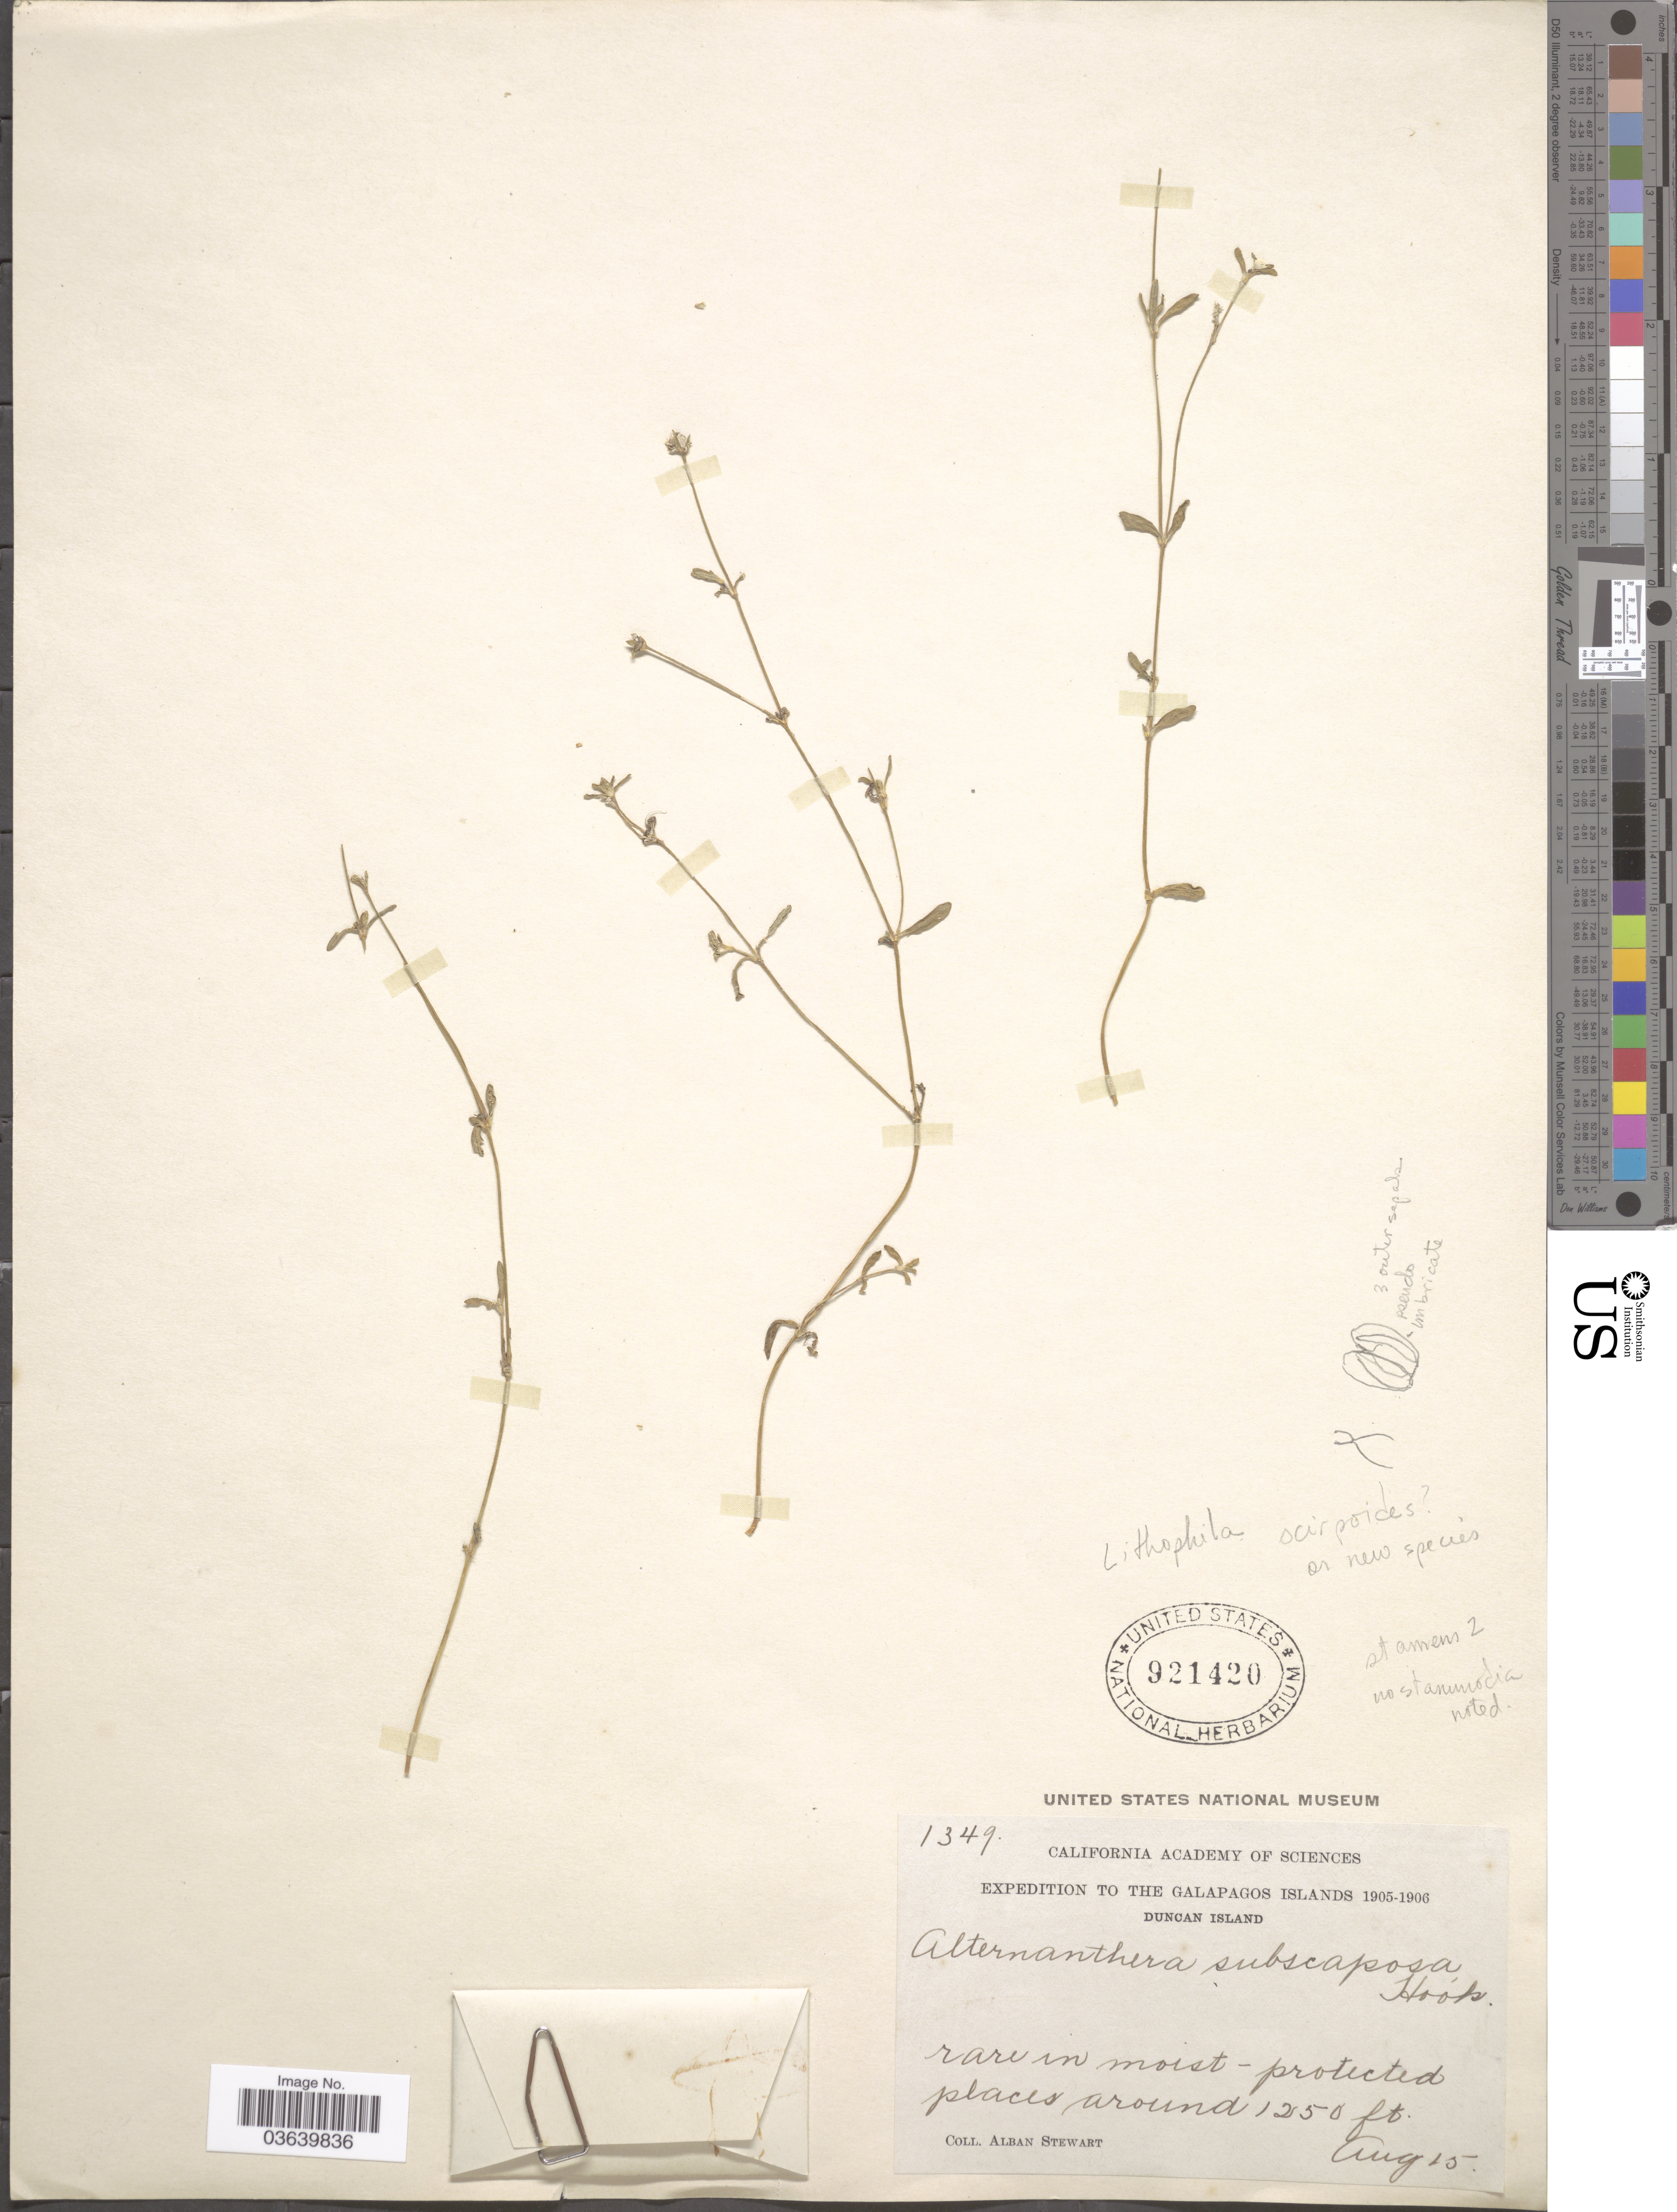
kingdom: Plantae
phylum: Tracheophyta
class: Magnoliopsida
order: Caryophyllales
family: Amaranthaceae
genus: Gomphrena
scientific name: Gomphrena subscaposa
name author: (Hook. f.) T. Ortuño & Borsch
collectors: A. Stewart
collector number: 1349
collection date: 1905-08-15/1906-08-15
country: Ecuador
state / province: Colón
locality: The Galapagos Islands. Duncan Island.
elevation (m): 381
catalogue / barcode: US 921420